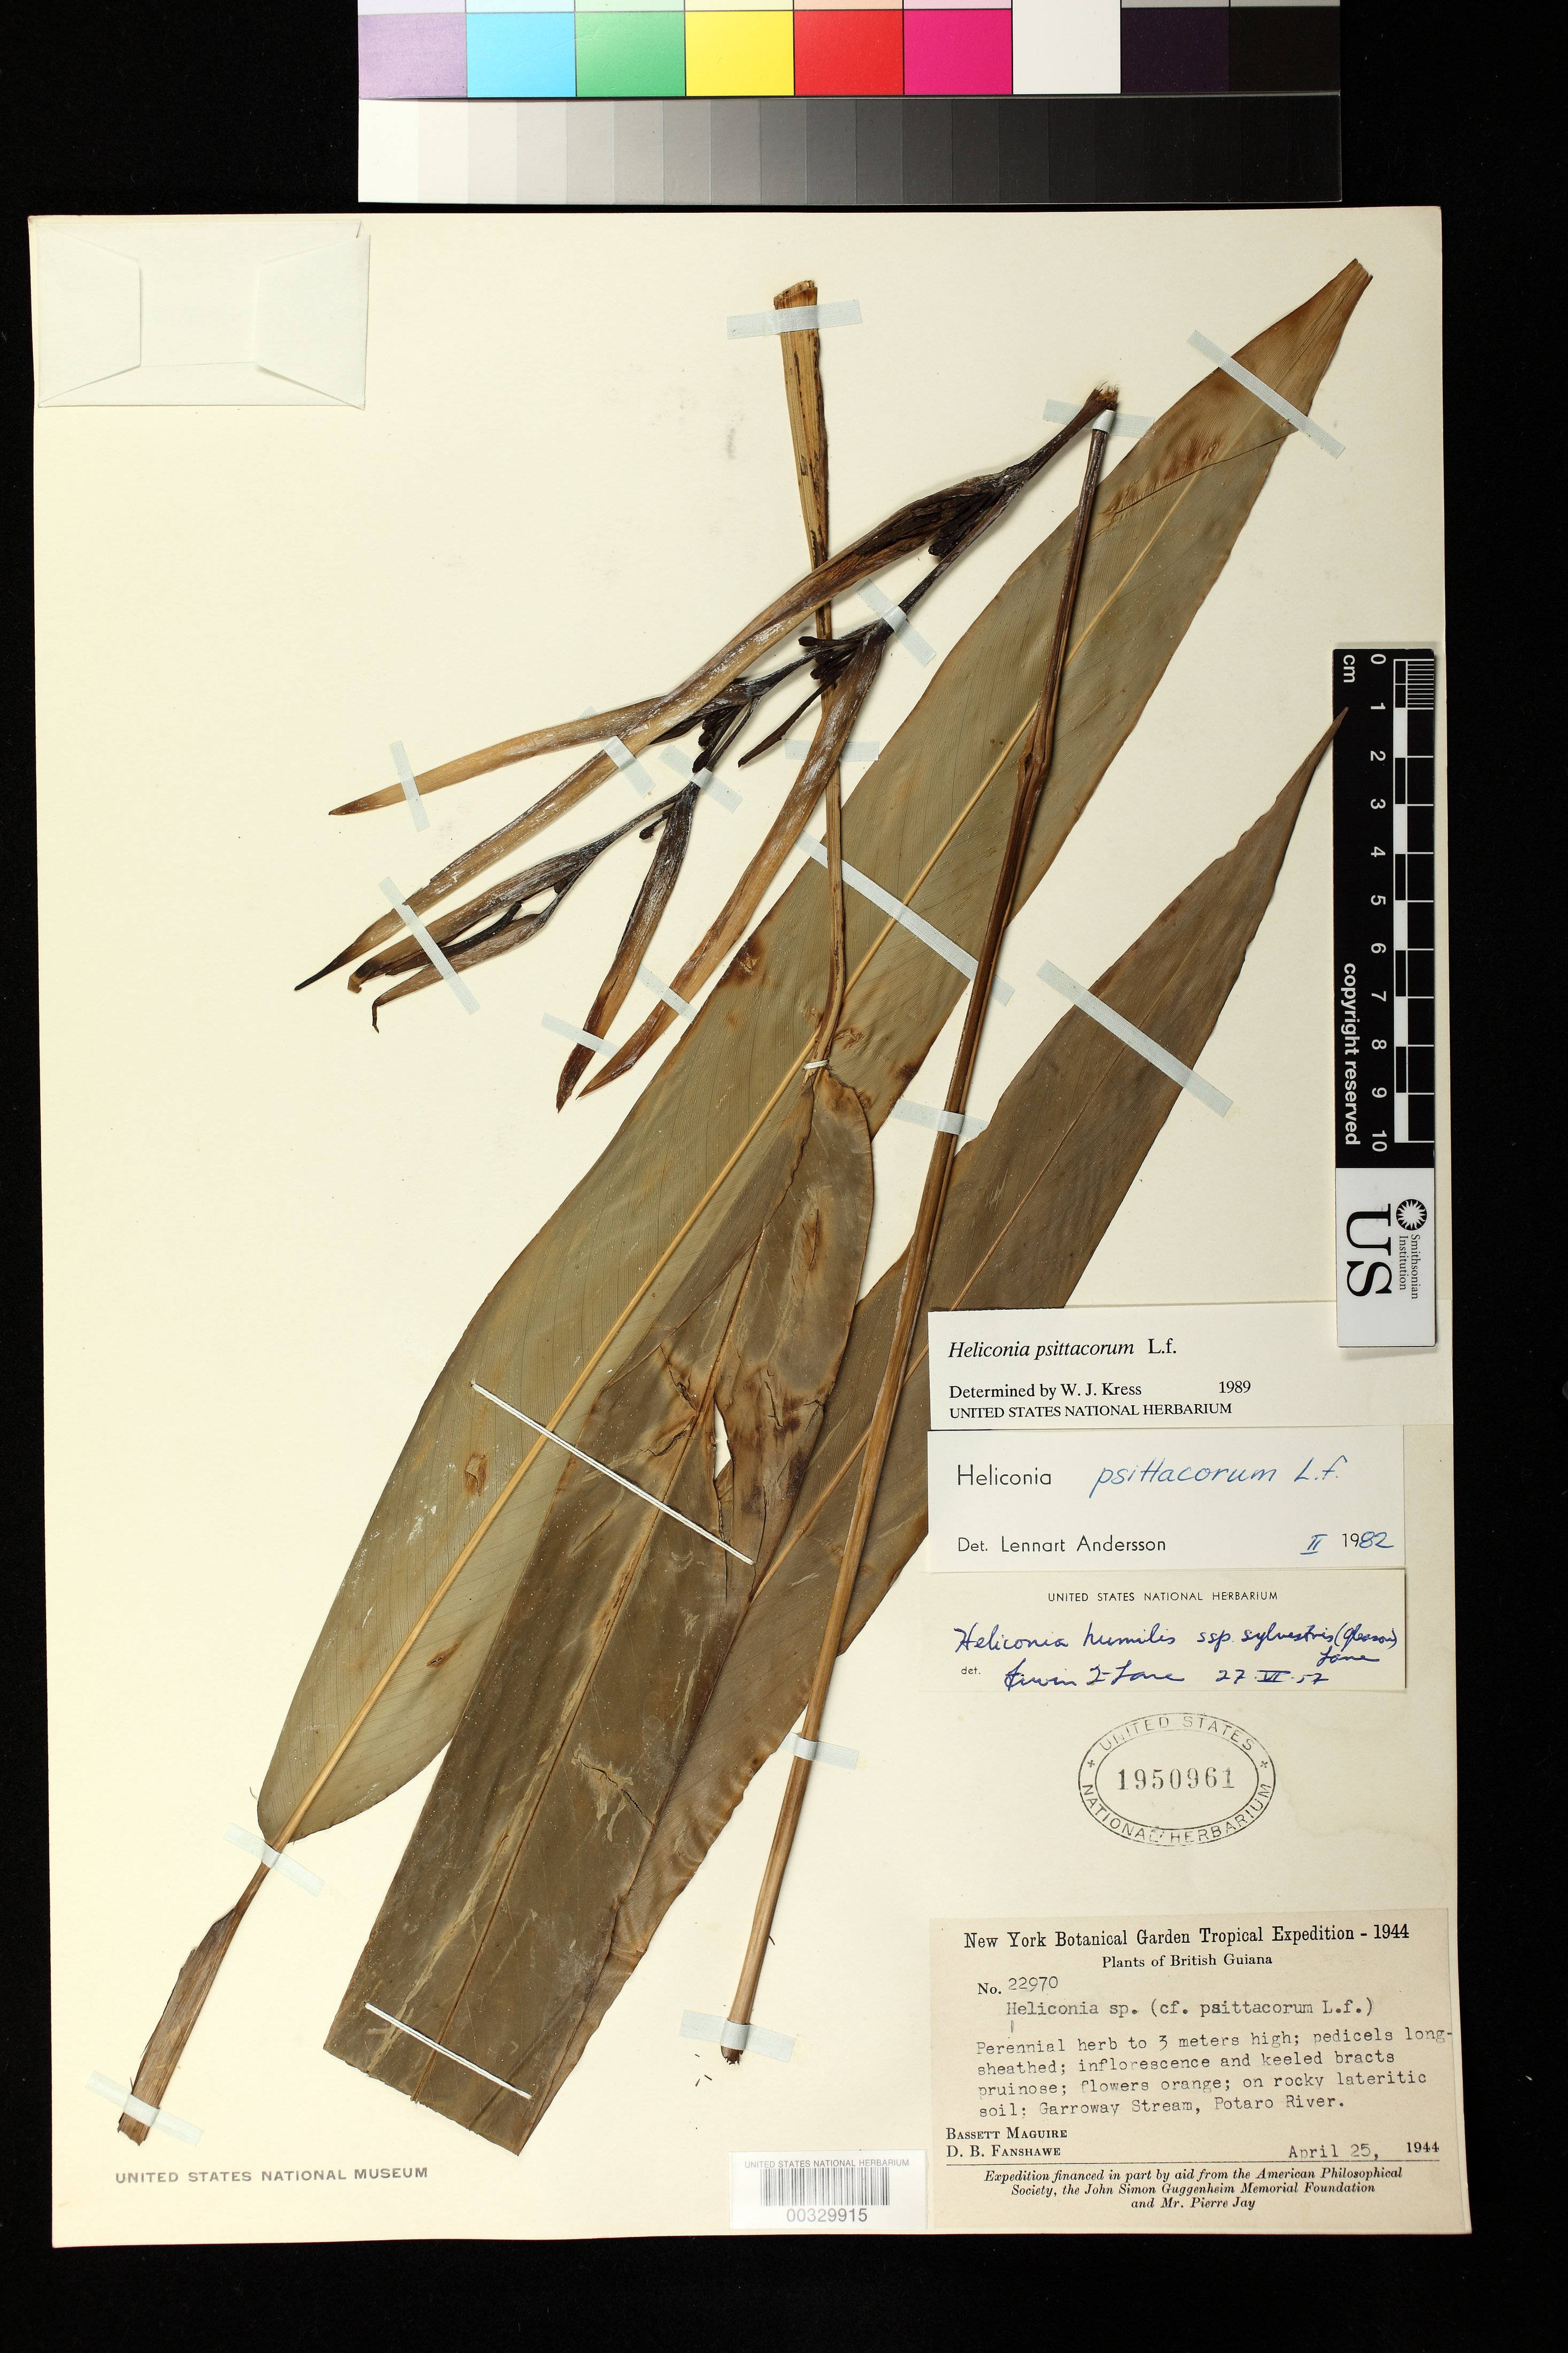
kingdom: Plantae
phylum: Tracheophyta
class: Liliopsida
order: Zingiberales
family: Heliconiaceae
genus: Heliconia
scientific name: Heliconia psittacorum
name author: L. f.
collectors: B. Maguire & D. B. Fanshawe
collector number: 22970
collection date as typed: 25 Apr 1944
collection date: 1944-04-25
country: Guyana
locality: Garroway stream, potaro river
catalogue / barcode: US 1950961